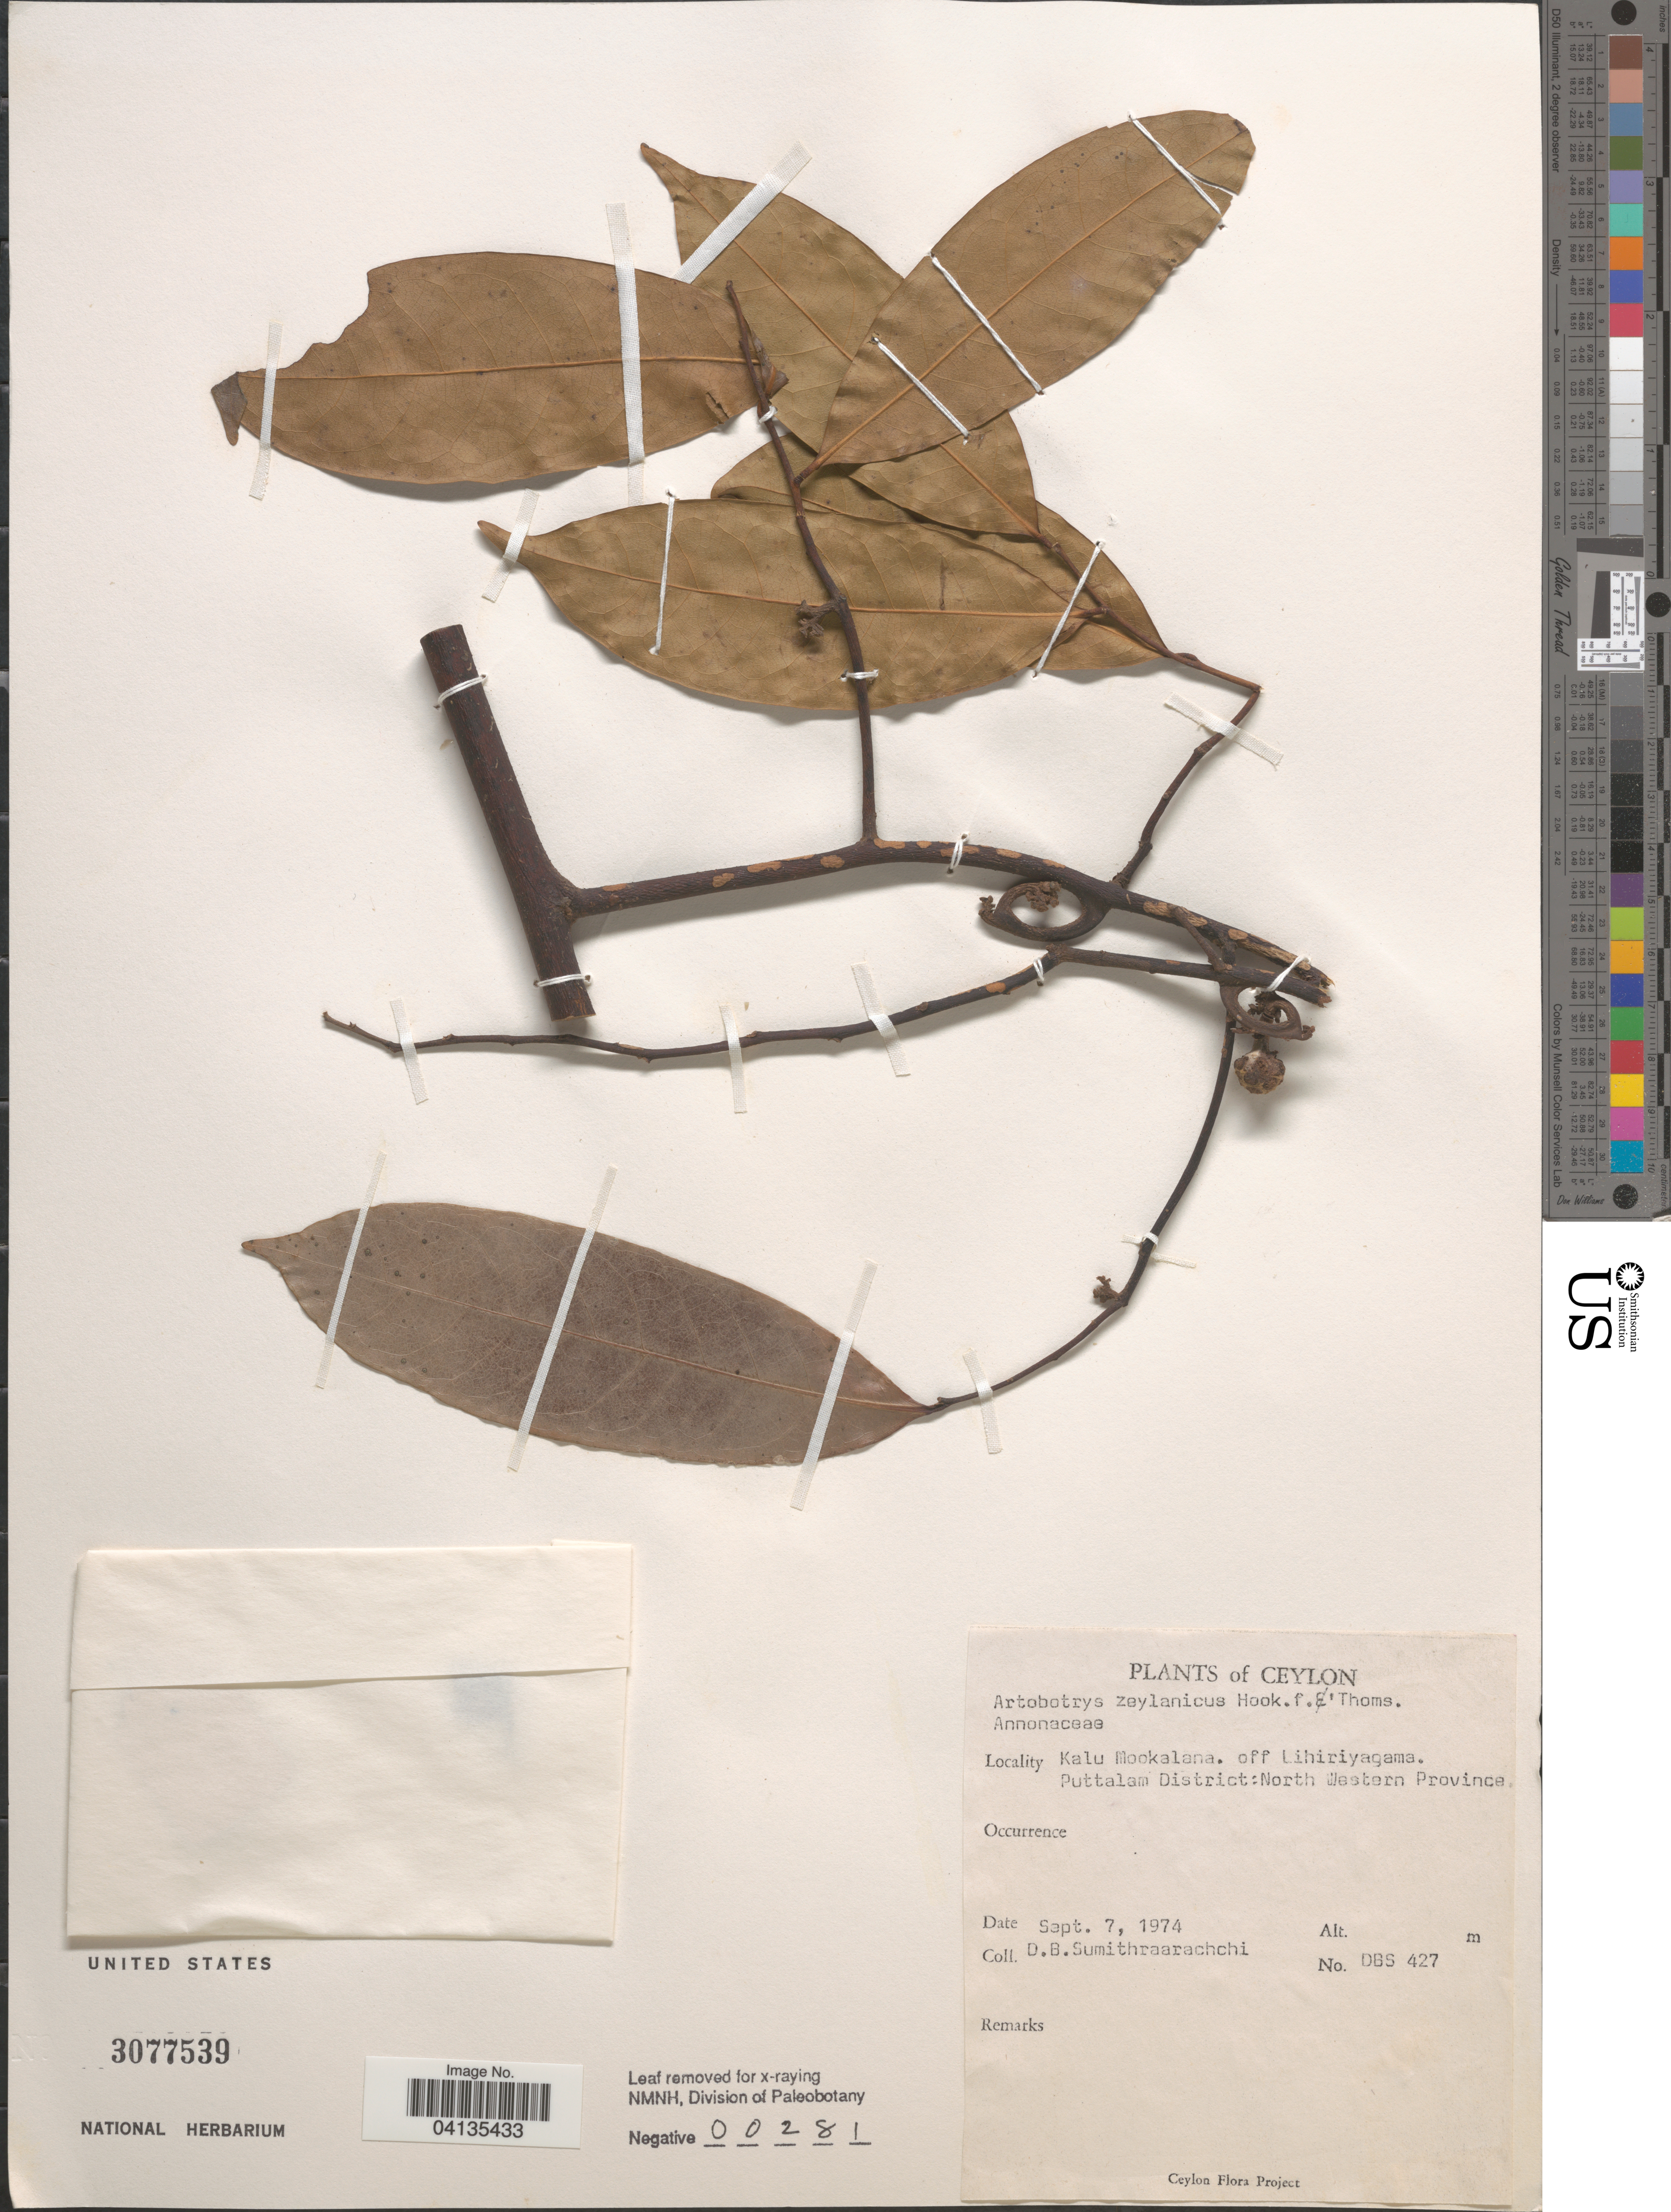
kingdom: Plantae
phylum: Tracheophyta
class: Magnoliopsida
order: Magnoliales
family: Annonaceae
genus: Artabotrys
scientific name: Artabotrys zeylanicus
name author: Hook. f. & Thomson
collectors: D. B. Sumithraarachchi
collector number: DBS427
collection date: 1974-09-07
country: Sri Lanka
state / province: North Western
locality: Ceylon. Kalu Mookalana. Off Lihiriyagama. Puttalam District:North Western Province.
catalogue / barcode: US 3077539